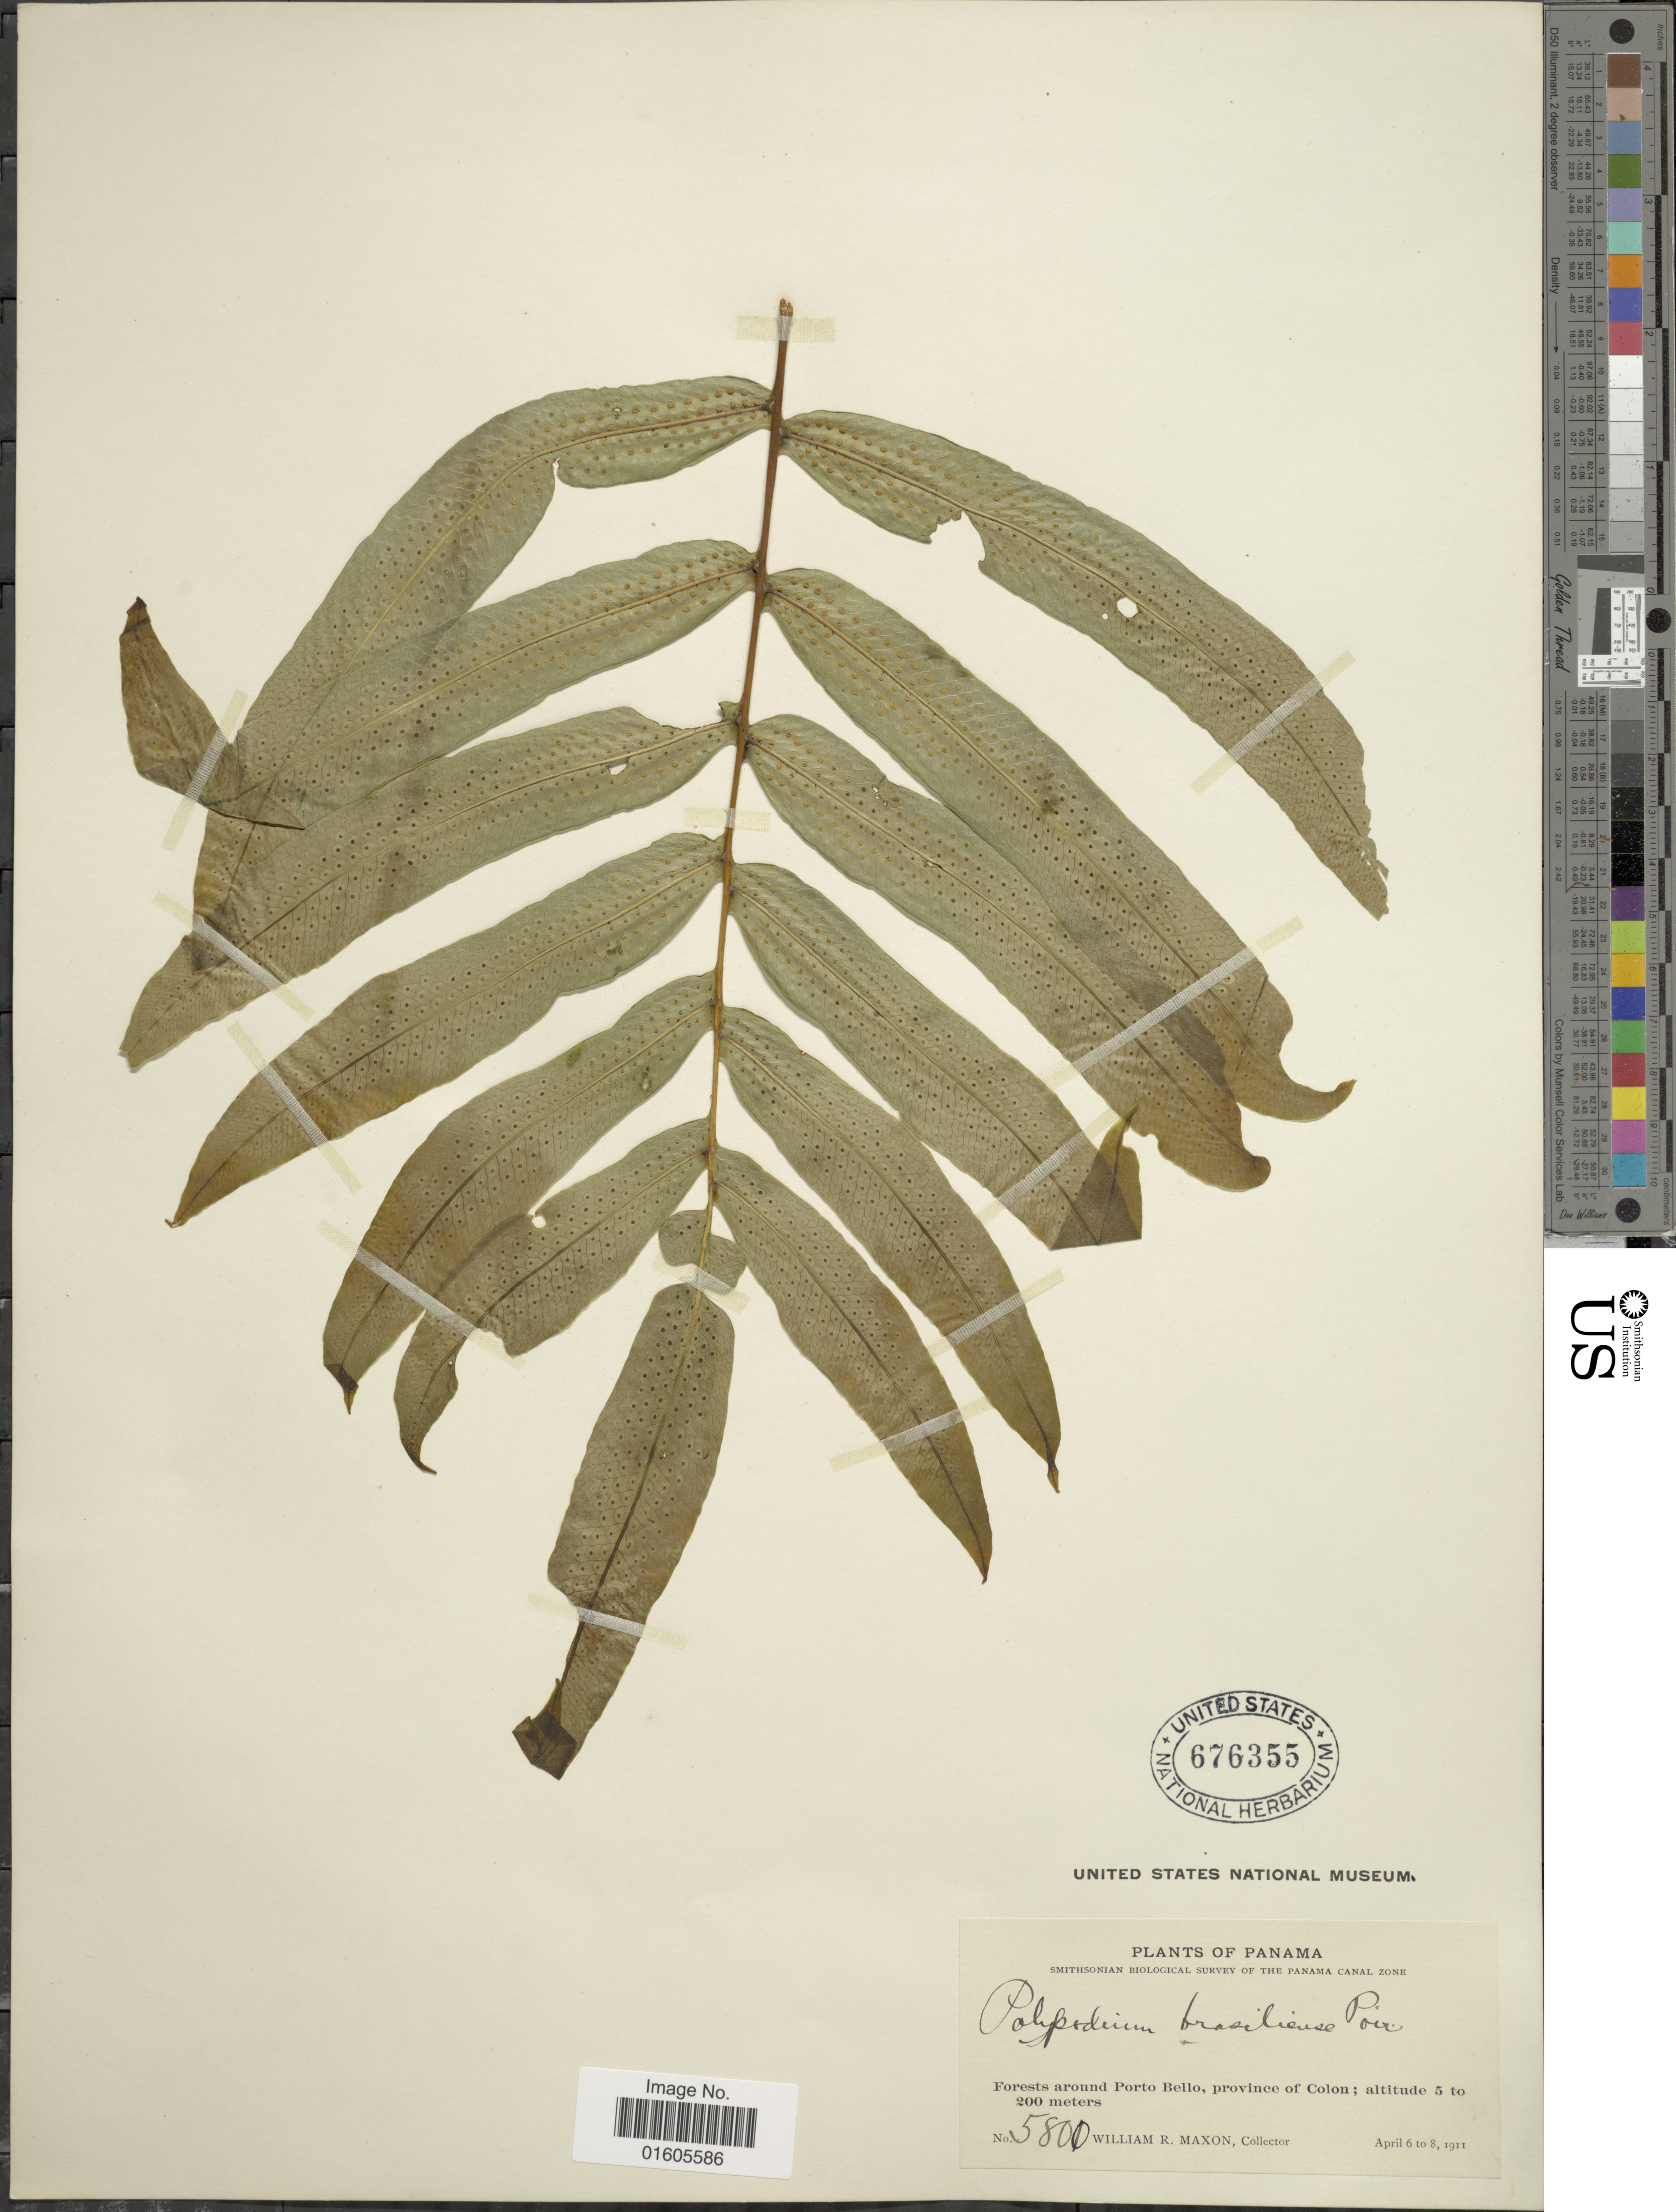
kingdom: Plantae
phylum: Tracheophyta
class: Polypodiopsida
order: Polypodiales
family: Polypodiaceae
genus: Serpocaulon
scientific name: Serpocaulon triseriale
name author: (Sw.) A.R. Sm.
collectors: W. R. Maxon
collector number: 5800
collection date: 1911-04-06/1911-04-08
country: Panama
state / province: Colón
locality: Forest around Porto Bello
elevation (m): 5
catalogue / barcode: US 676355